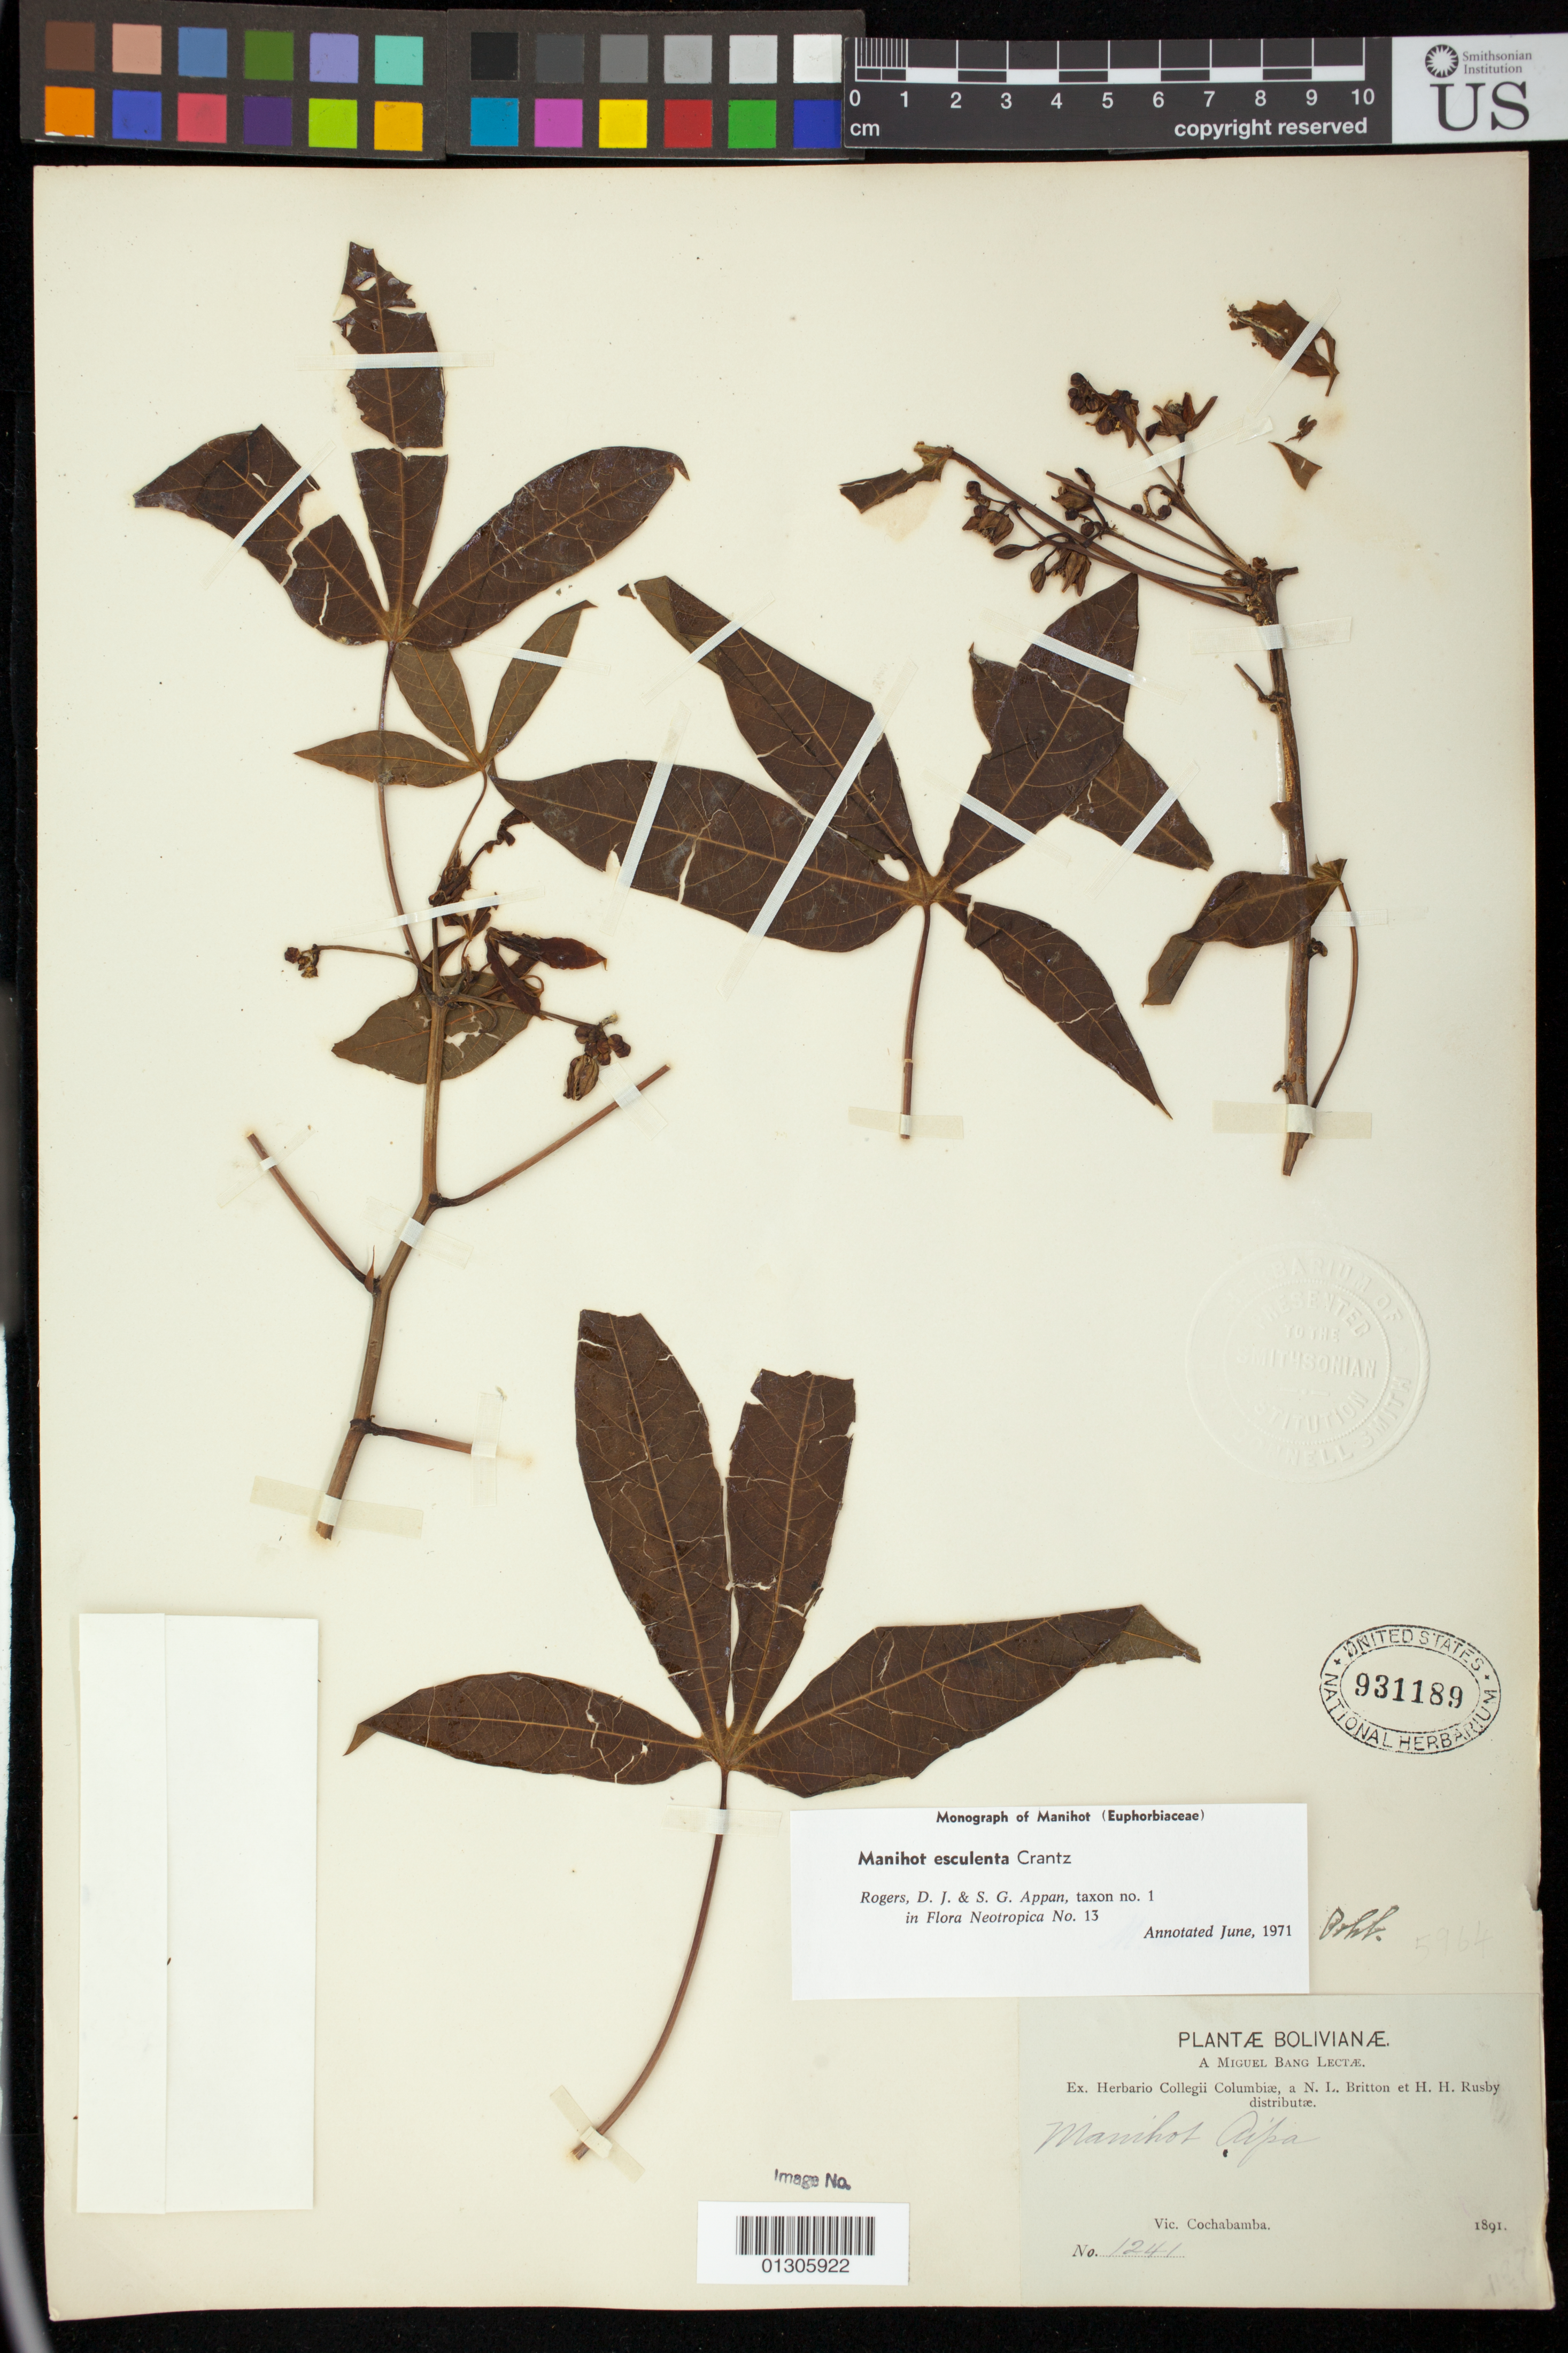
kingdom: Plantae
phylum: Tracheophyta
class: Magnoliopsida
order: Malpighiales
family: Euphorbiaceae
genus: Manihot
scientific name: Manihot esculenta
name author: Crantz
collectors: M. Bang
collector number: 1241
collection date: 1905-05-03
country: Bolivia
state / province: Cochabamba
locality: Vic. Cochabamba.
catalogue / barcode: US 931189